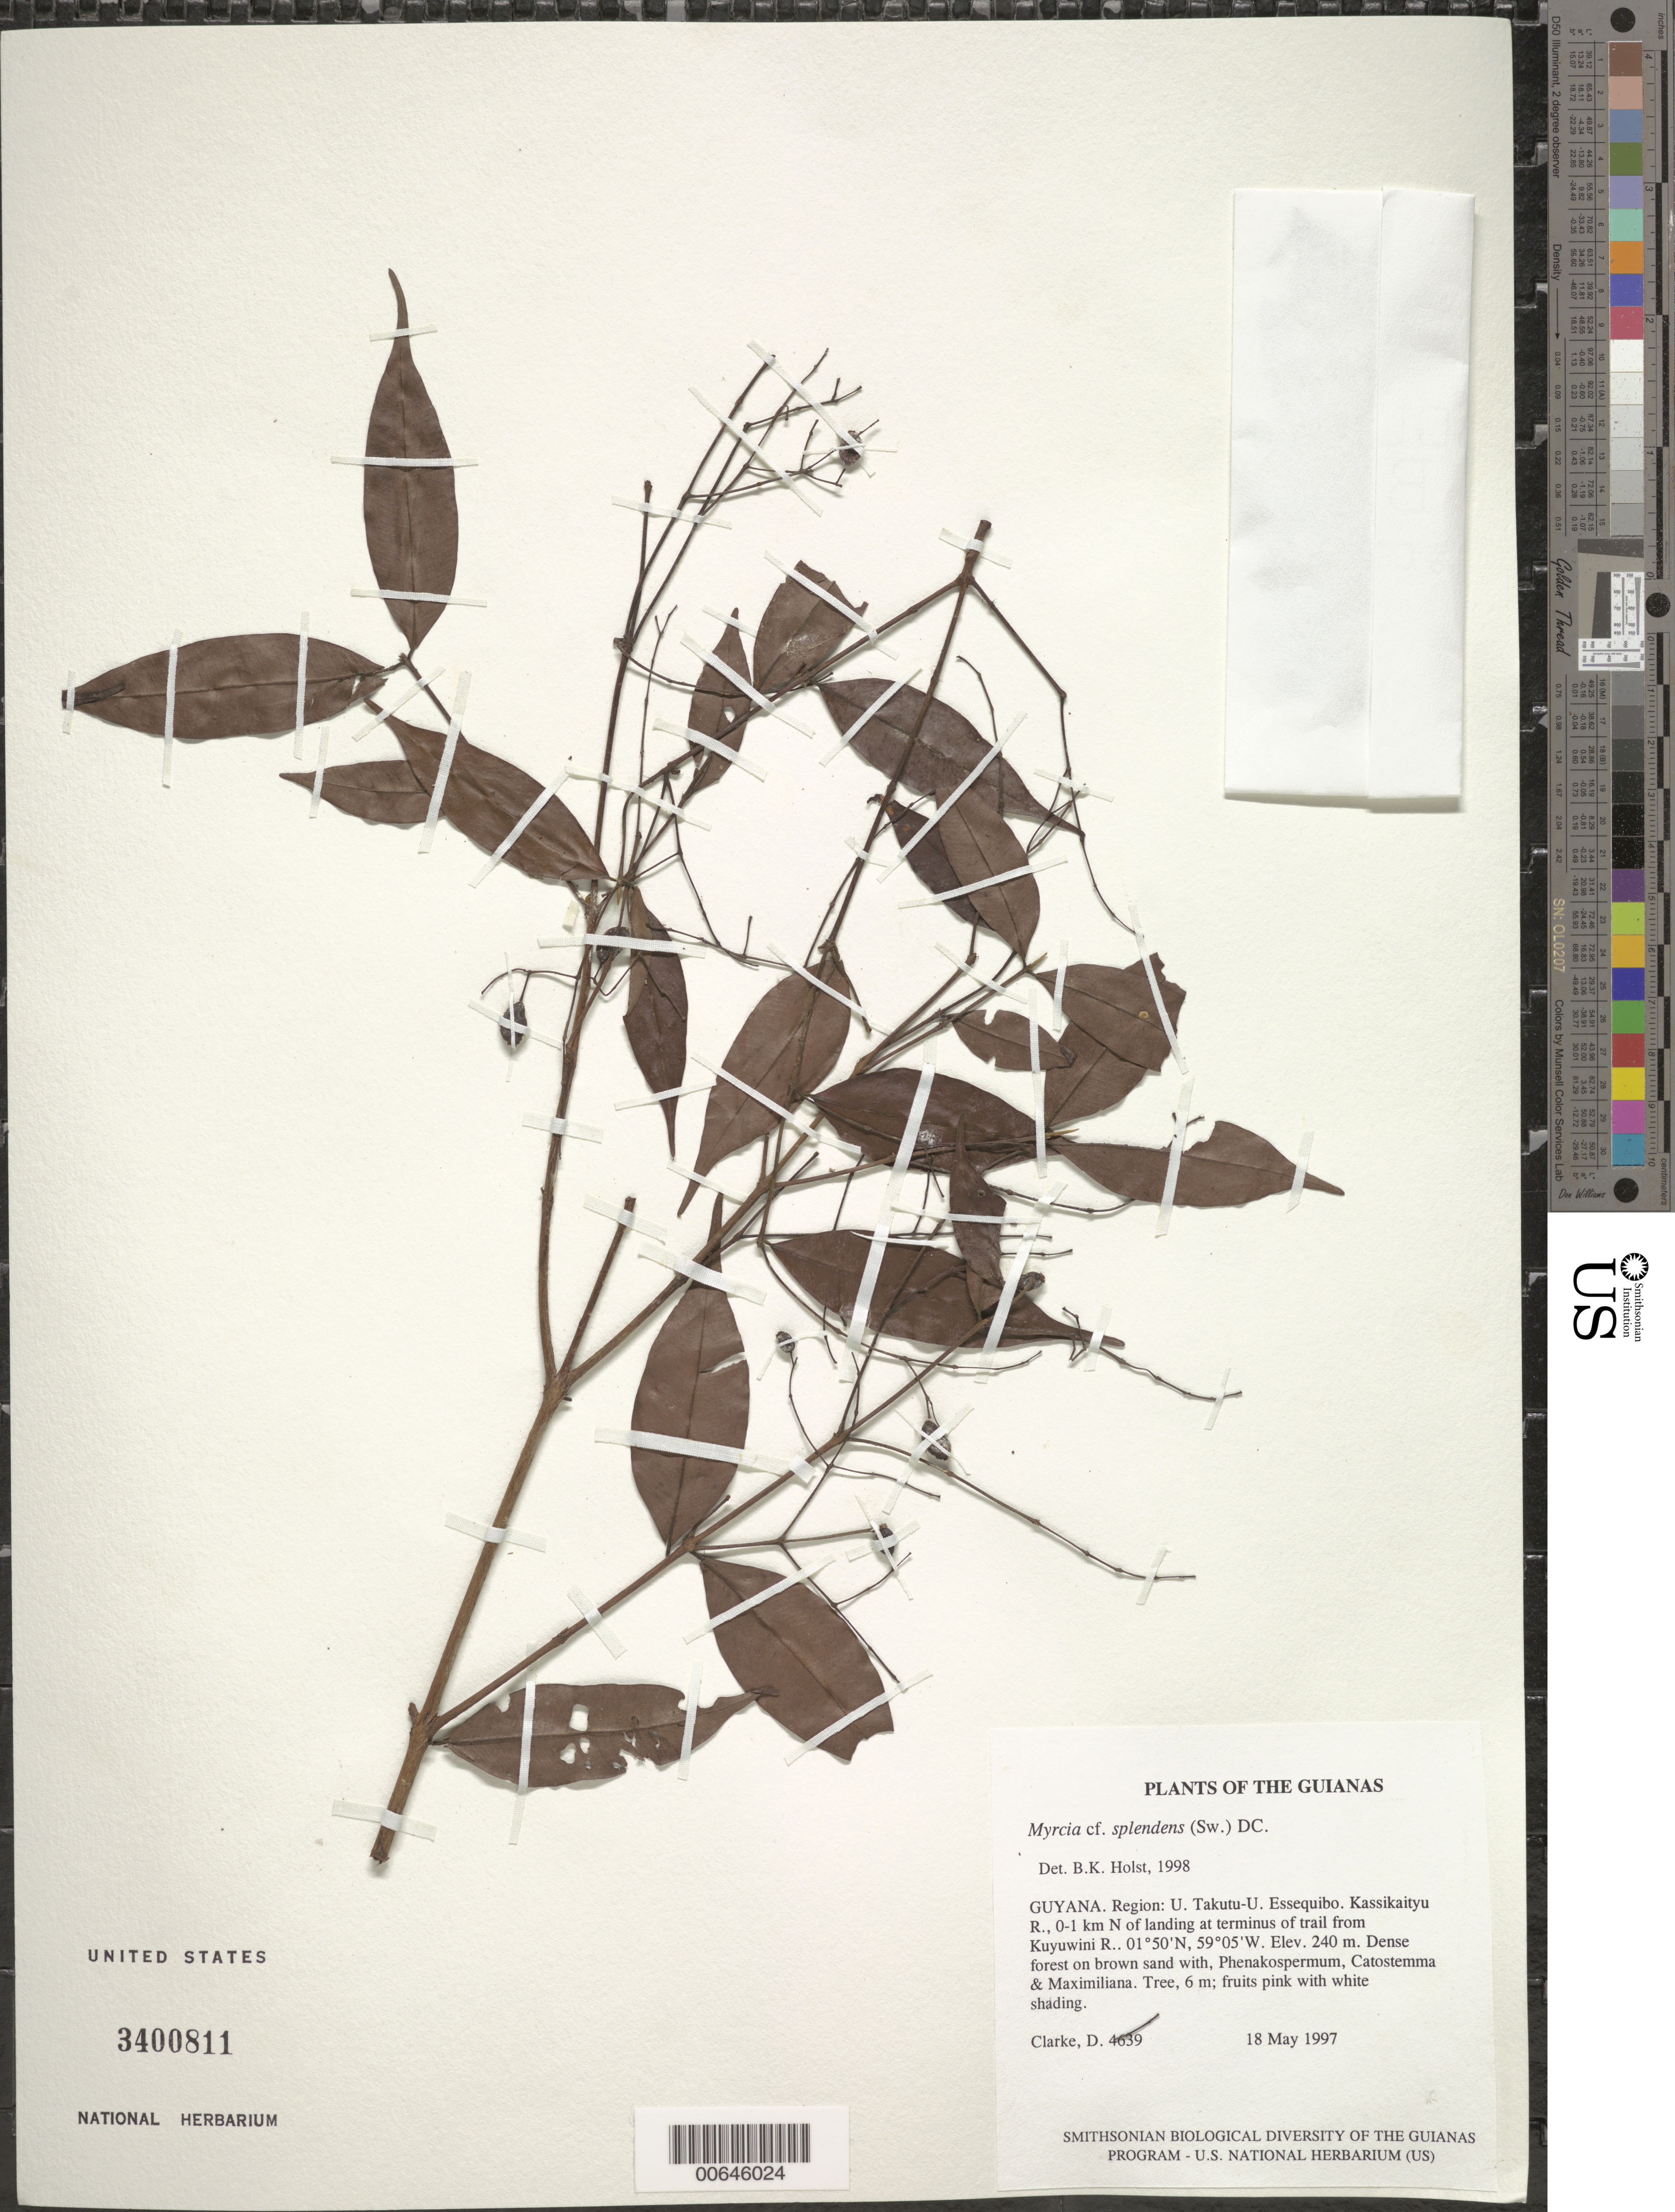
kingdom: Plantae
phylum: Tracheophyta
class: Magnoliopsida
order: Myrtales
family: Myrtaceae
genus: Myrcia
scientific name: Myrcia splendens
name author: (Sw.) DC.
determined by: Holst, Bruce K.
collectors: H. D. Clarke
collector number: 4639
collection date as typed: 18 May 1997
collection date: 1997-05-18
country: Guyana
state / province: U. Takutu-U. Essequibo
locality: Kassikaityu R., 0-1 km N of landing at terminus of trail from Kuyuwini R.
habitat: Dense forest on brown sand with, Phenakospermum, Catostemma & Maximiliana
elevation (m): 240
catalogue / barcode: US 3400811